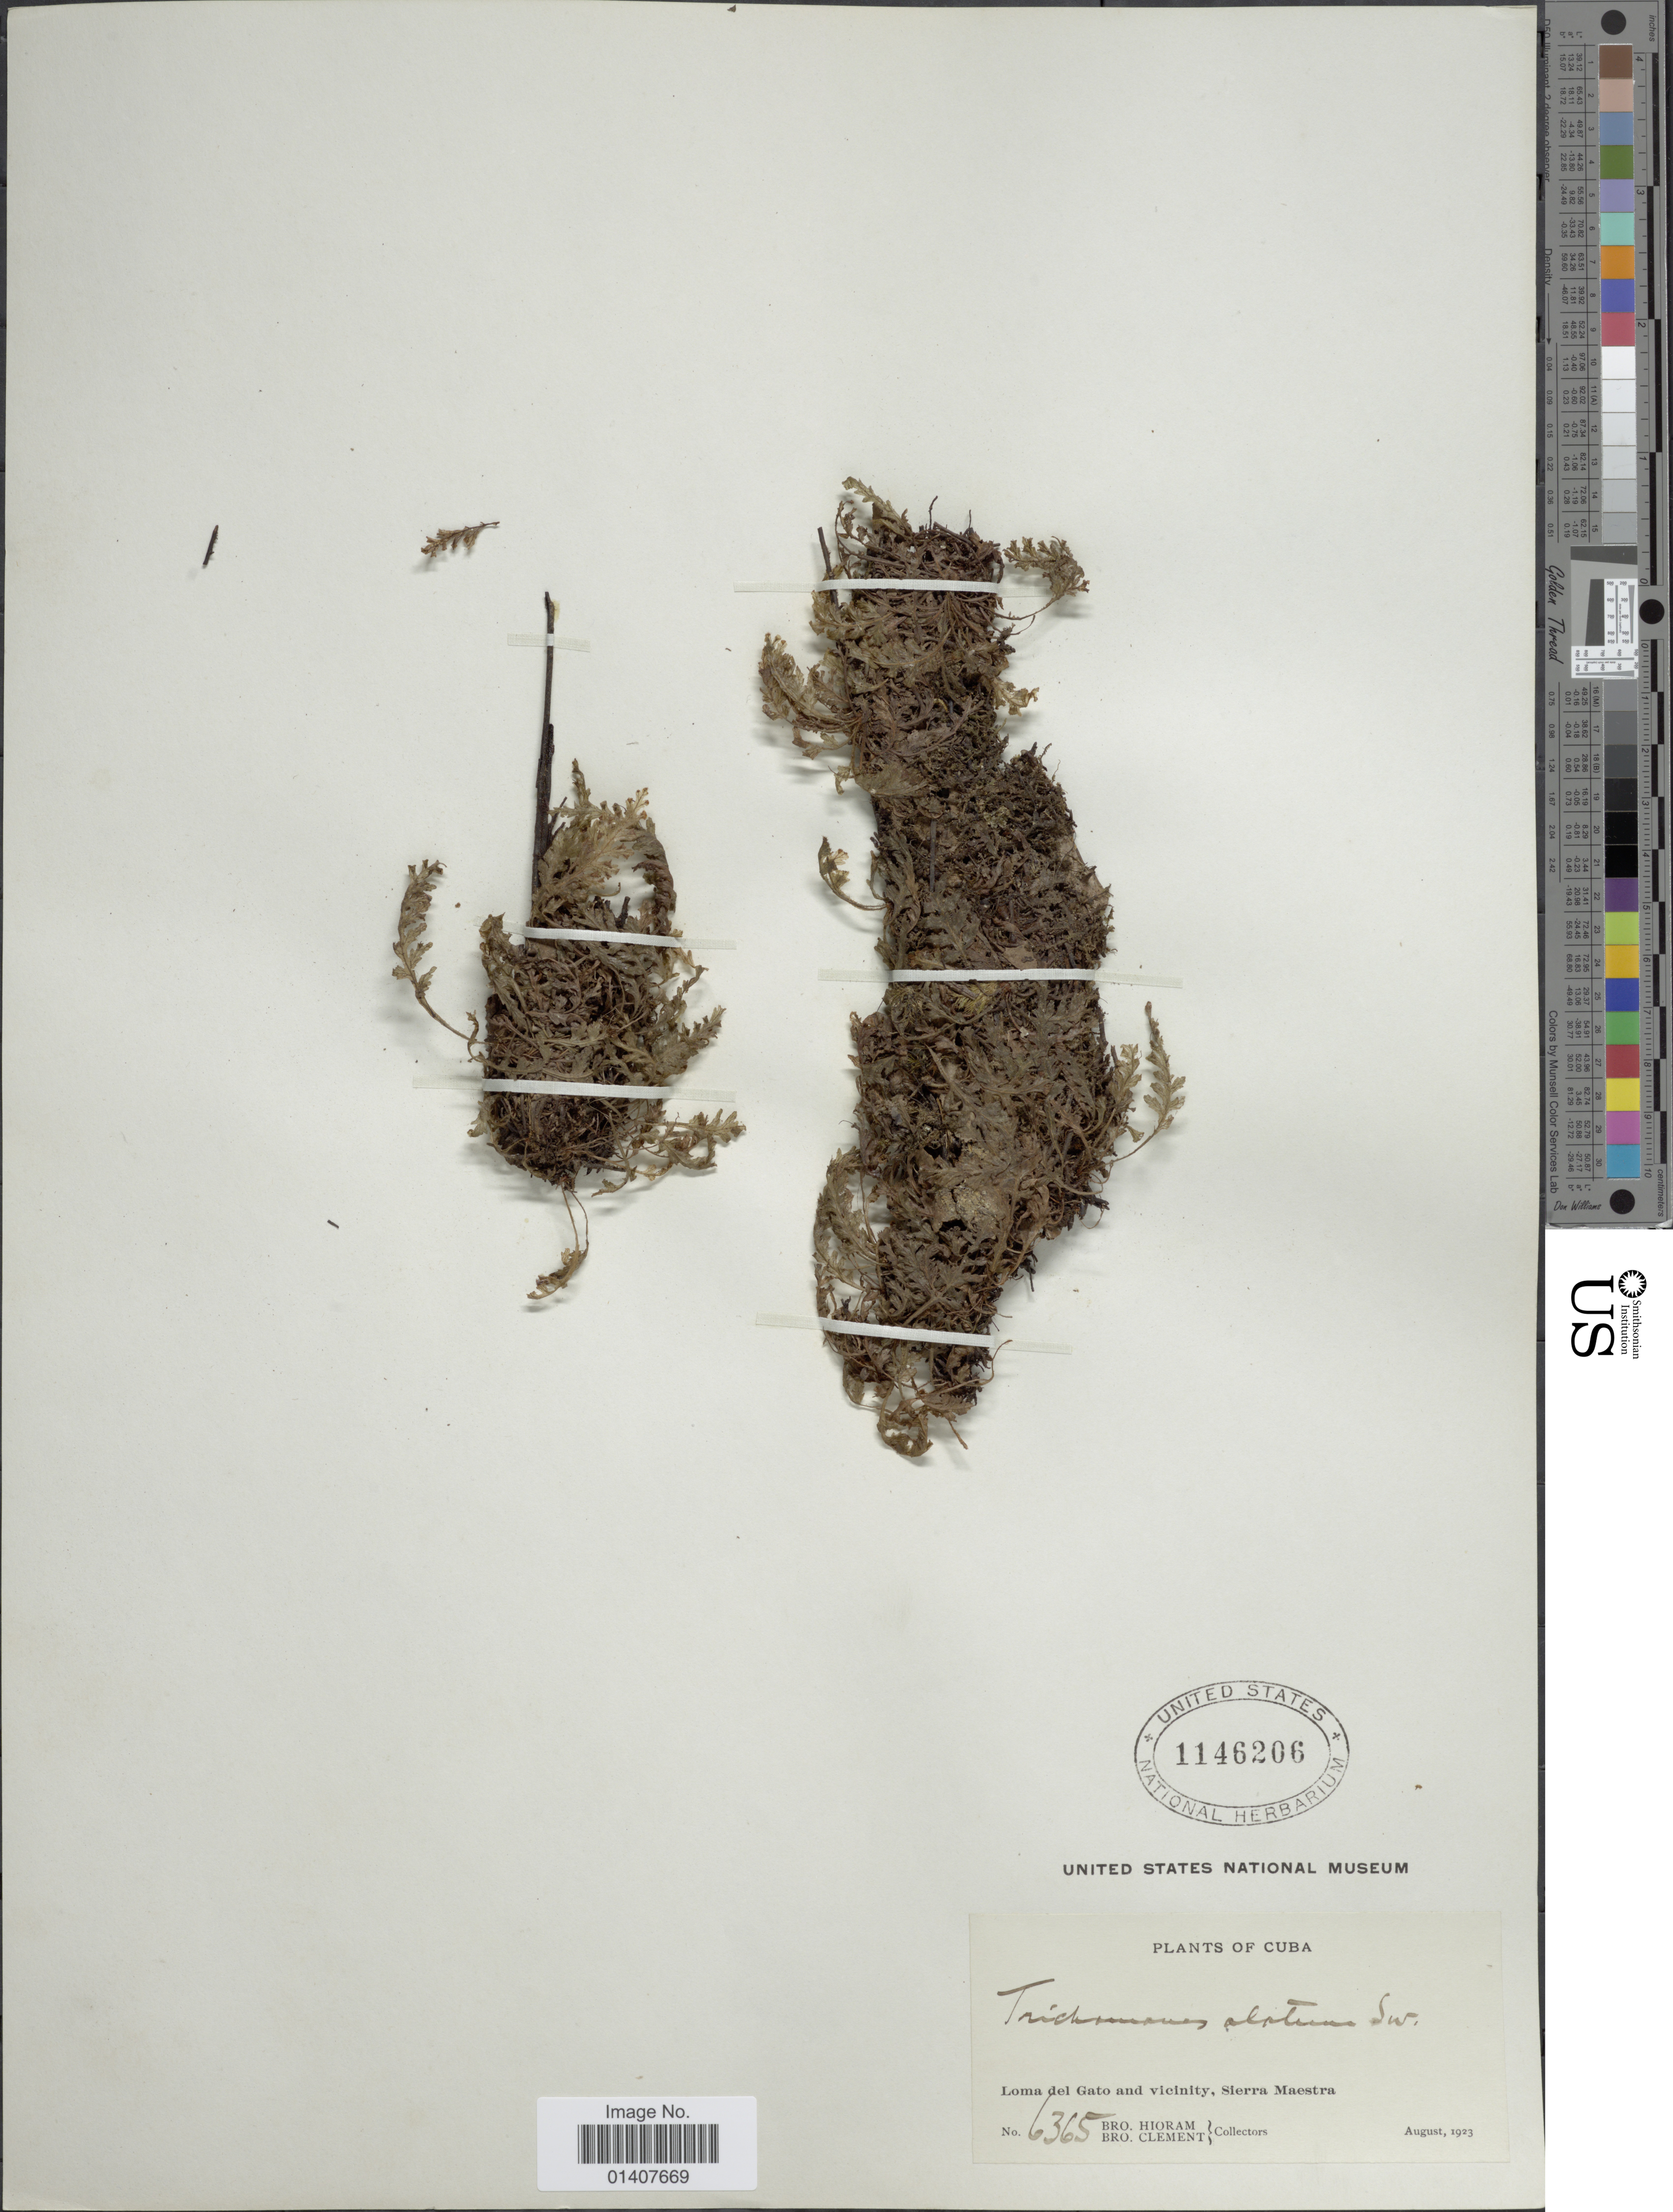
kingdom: Plantae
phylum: Tracheophyta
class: Polypodiopsida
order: Hymenophyllales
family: Hymenophyllaceae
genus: Trichomanes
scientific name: Trichomanes alatum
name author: Sw.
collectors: Bro. Hioram & B. Clement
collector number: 6365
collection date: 1923-08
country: Cuba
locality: Loma del Gato and vicinity, Sierra Maestra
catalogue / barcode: US 1146206